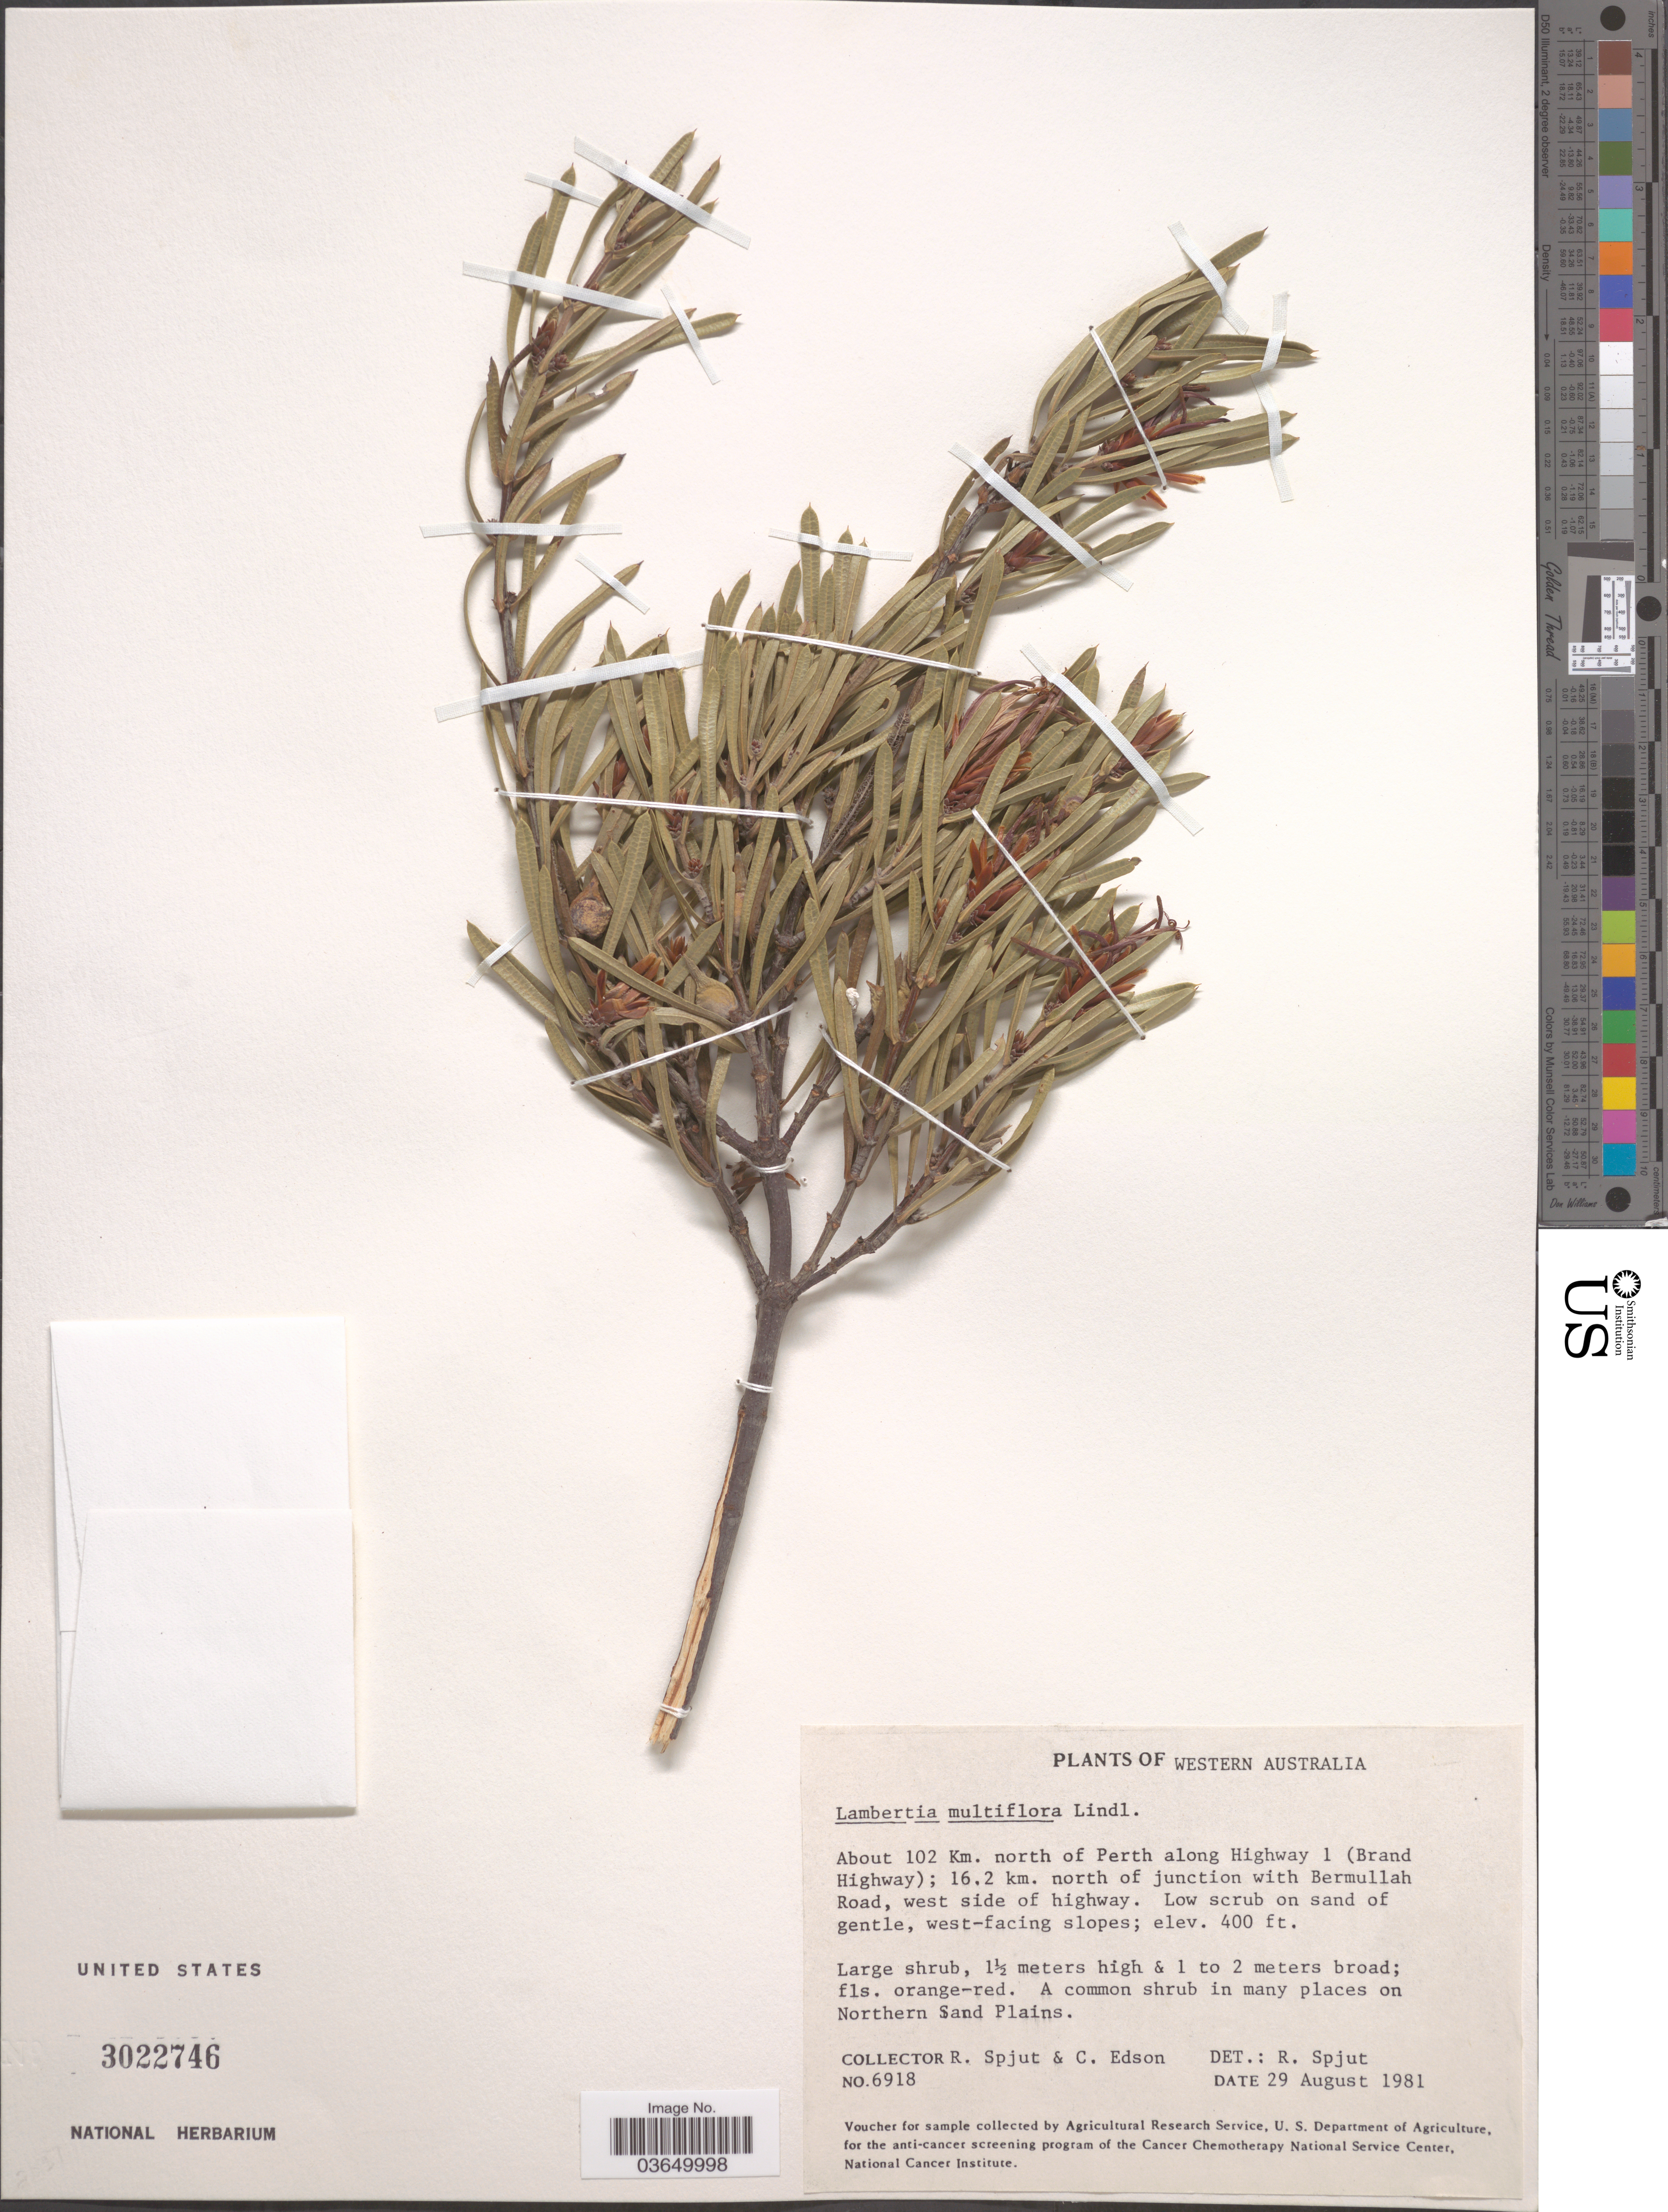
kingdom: Plantae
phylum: Tracheophyta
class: Magnoliopsida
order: Proteales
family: Proteaceae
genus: Lambertia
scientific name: Lambertia multiflora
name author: Lindl.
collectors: R. Spjut & C. Edson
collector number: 6918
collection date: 1981-08-29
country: Australia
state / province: Western Australia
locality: About 102 Km. north of Perth along Highway 1 (Brand Highway); 16.2 km. north of junction with Bermullah Road, west side of highway.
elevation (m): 122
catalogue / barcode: US 3022746